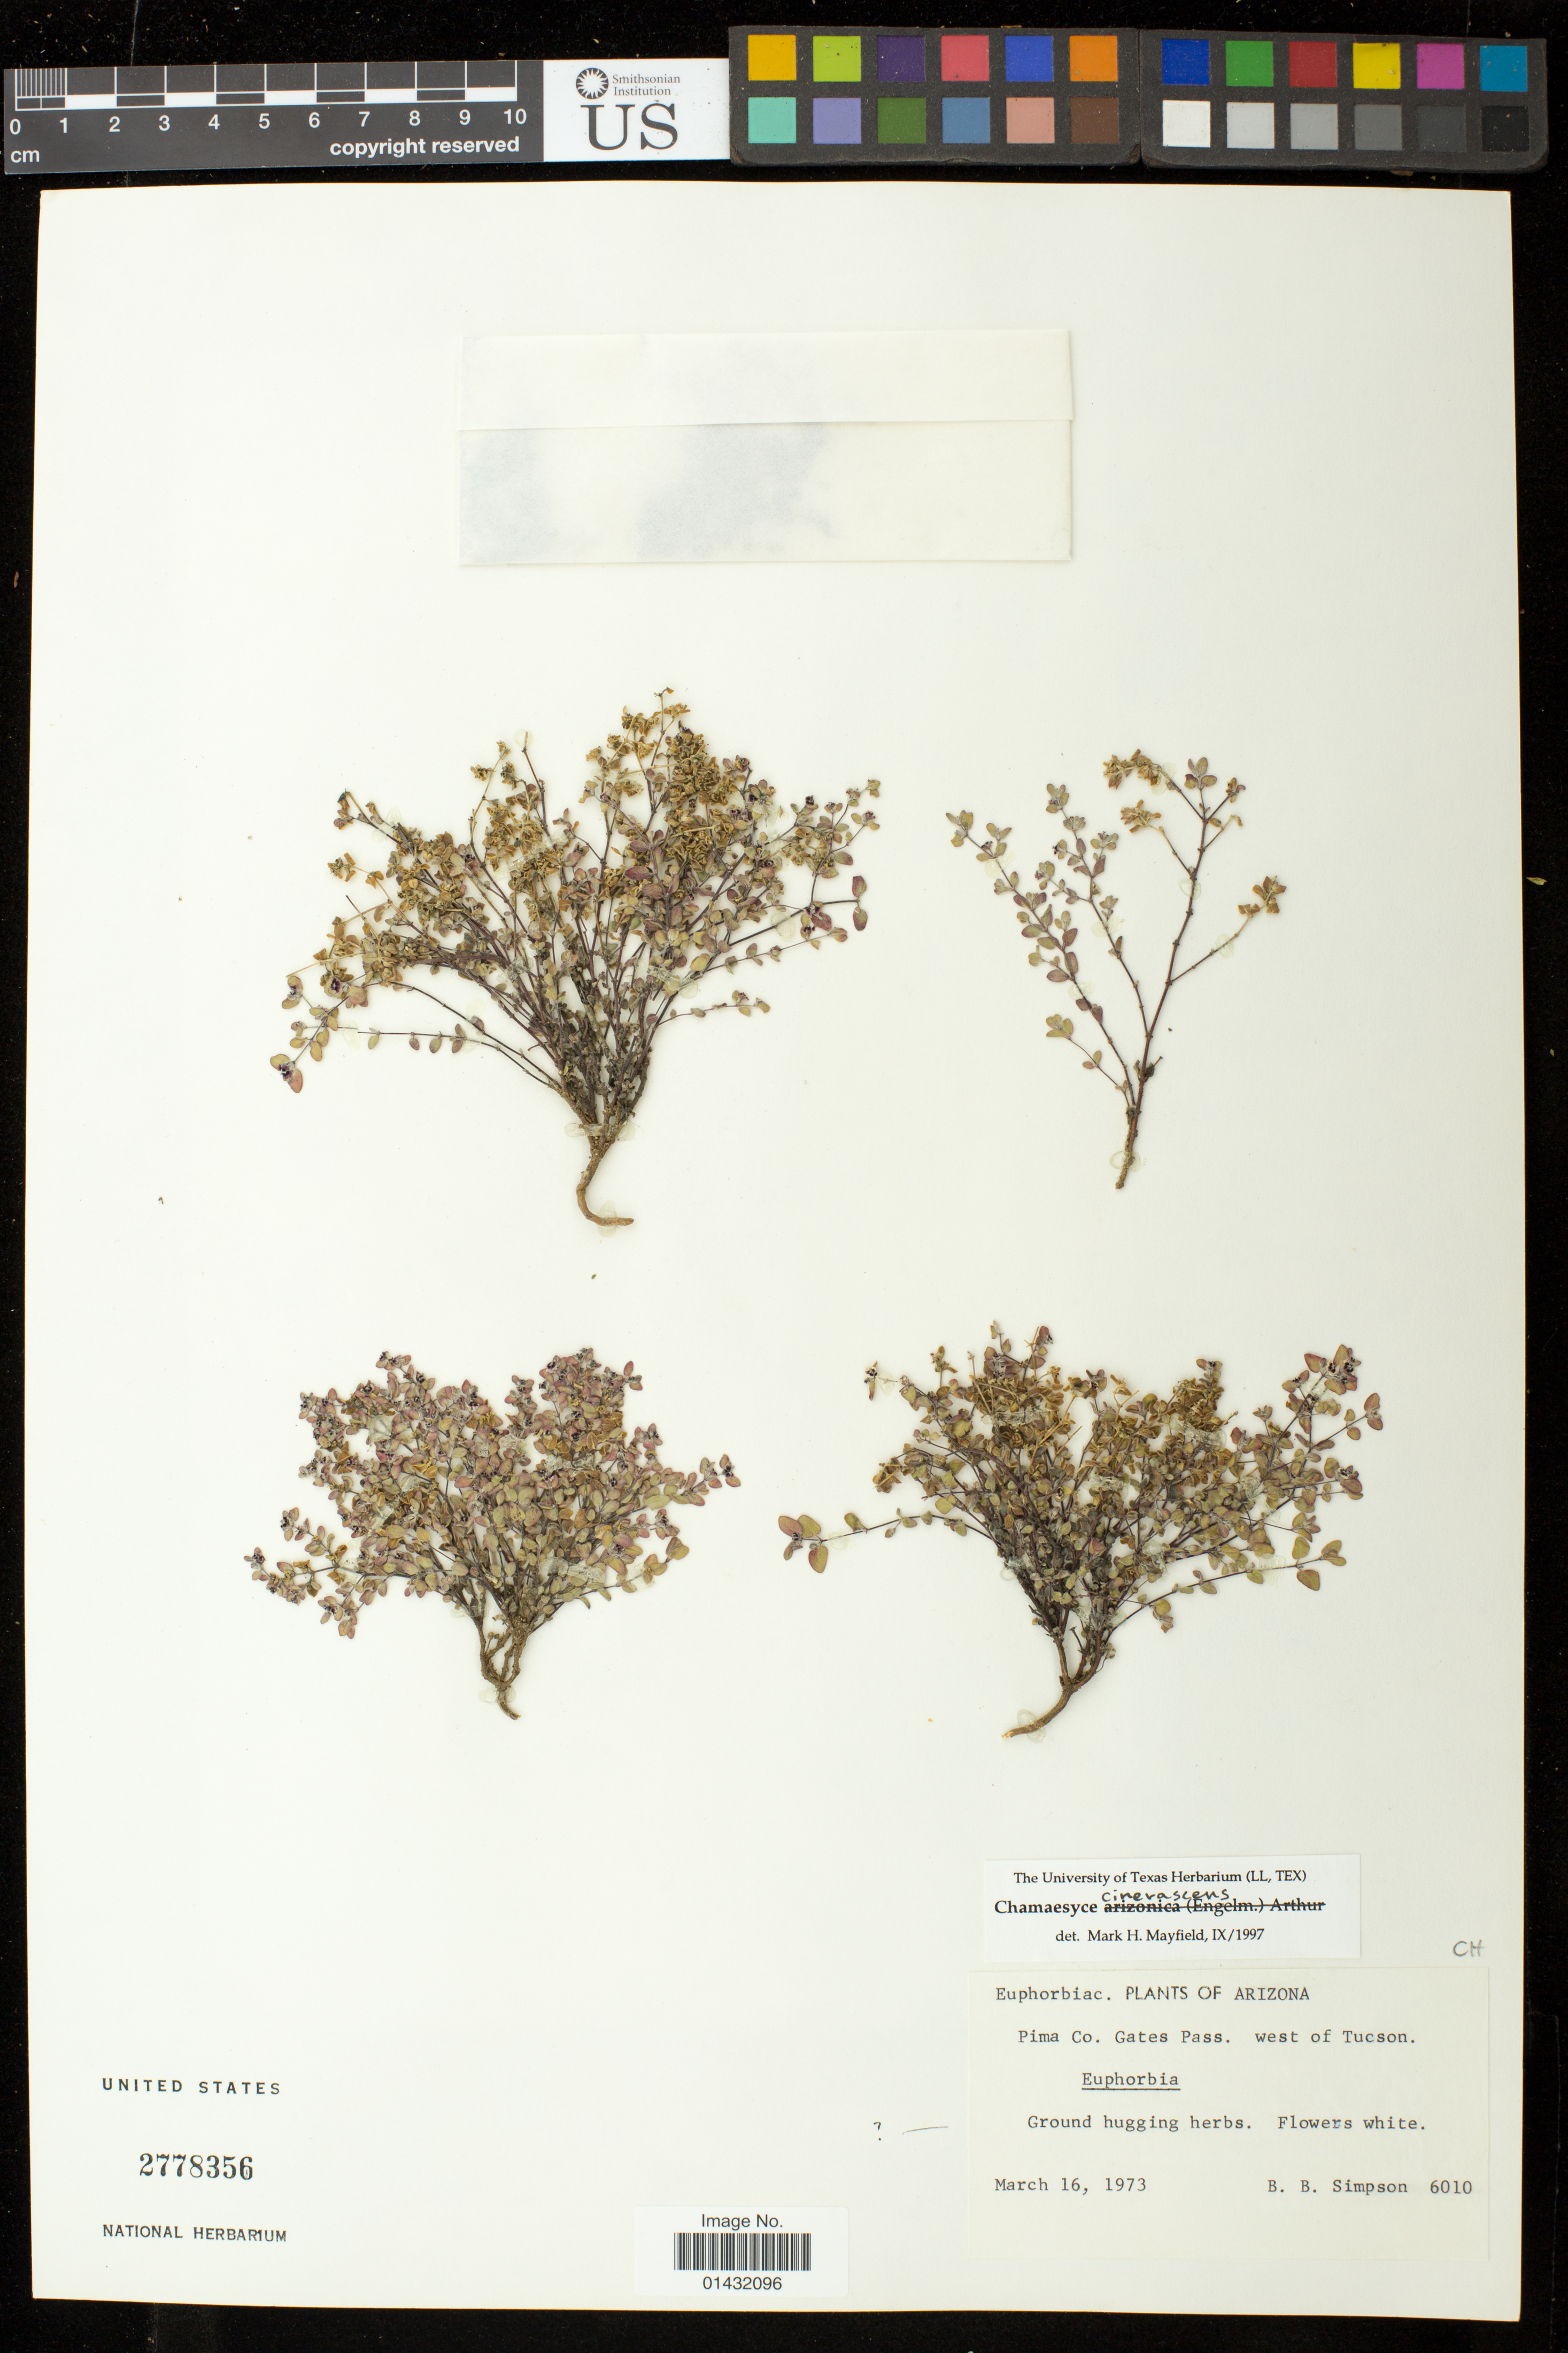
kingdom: Plantae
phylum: Tracheophyta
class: Magnoliopsida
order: Malpighiales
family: Euphorbiaceae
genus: Euphorbia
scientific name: Euphorbia cinerascens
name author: Engelm. in Emory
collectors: B. B. Simpson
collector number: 6010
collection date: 1973-03-16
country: United States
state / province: Arizona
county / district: Pima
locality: Gates Pass west of Tucson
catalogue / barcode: US 2778356